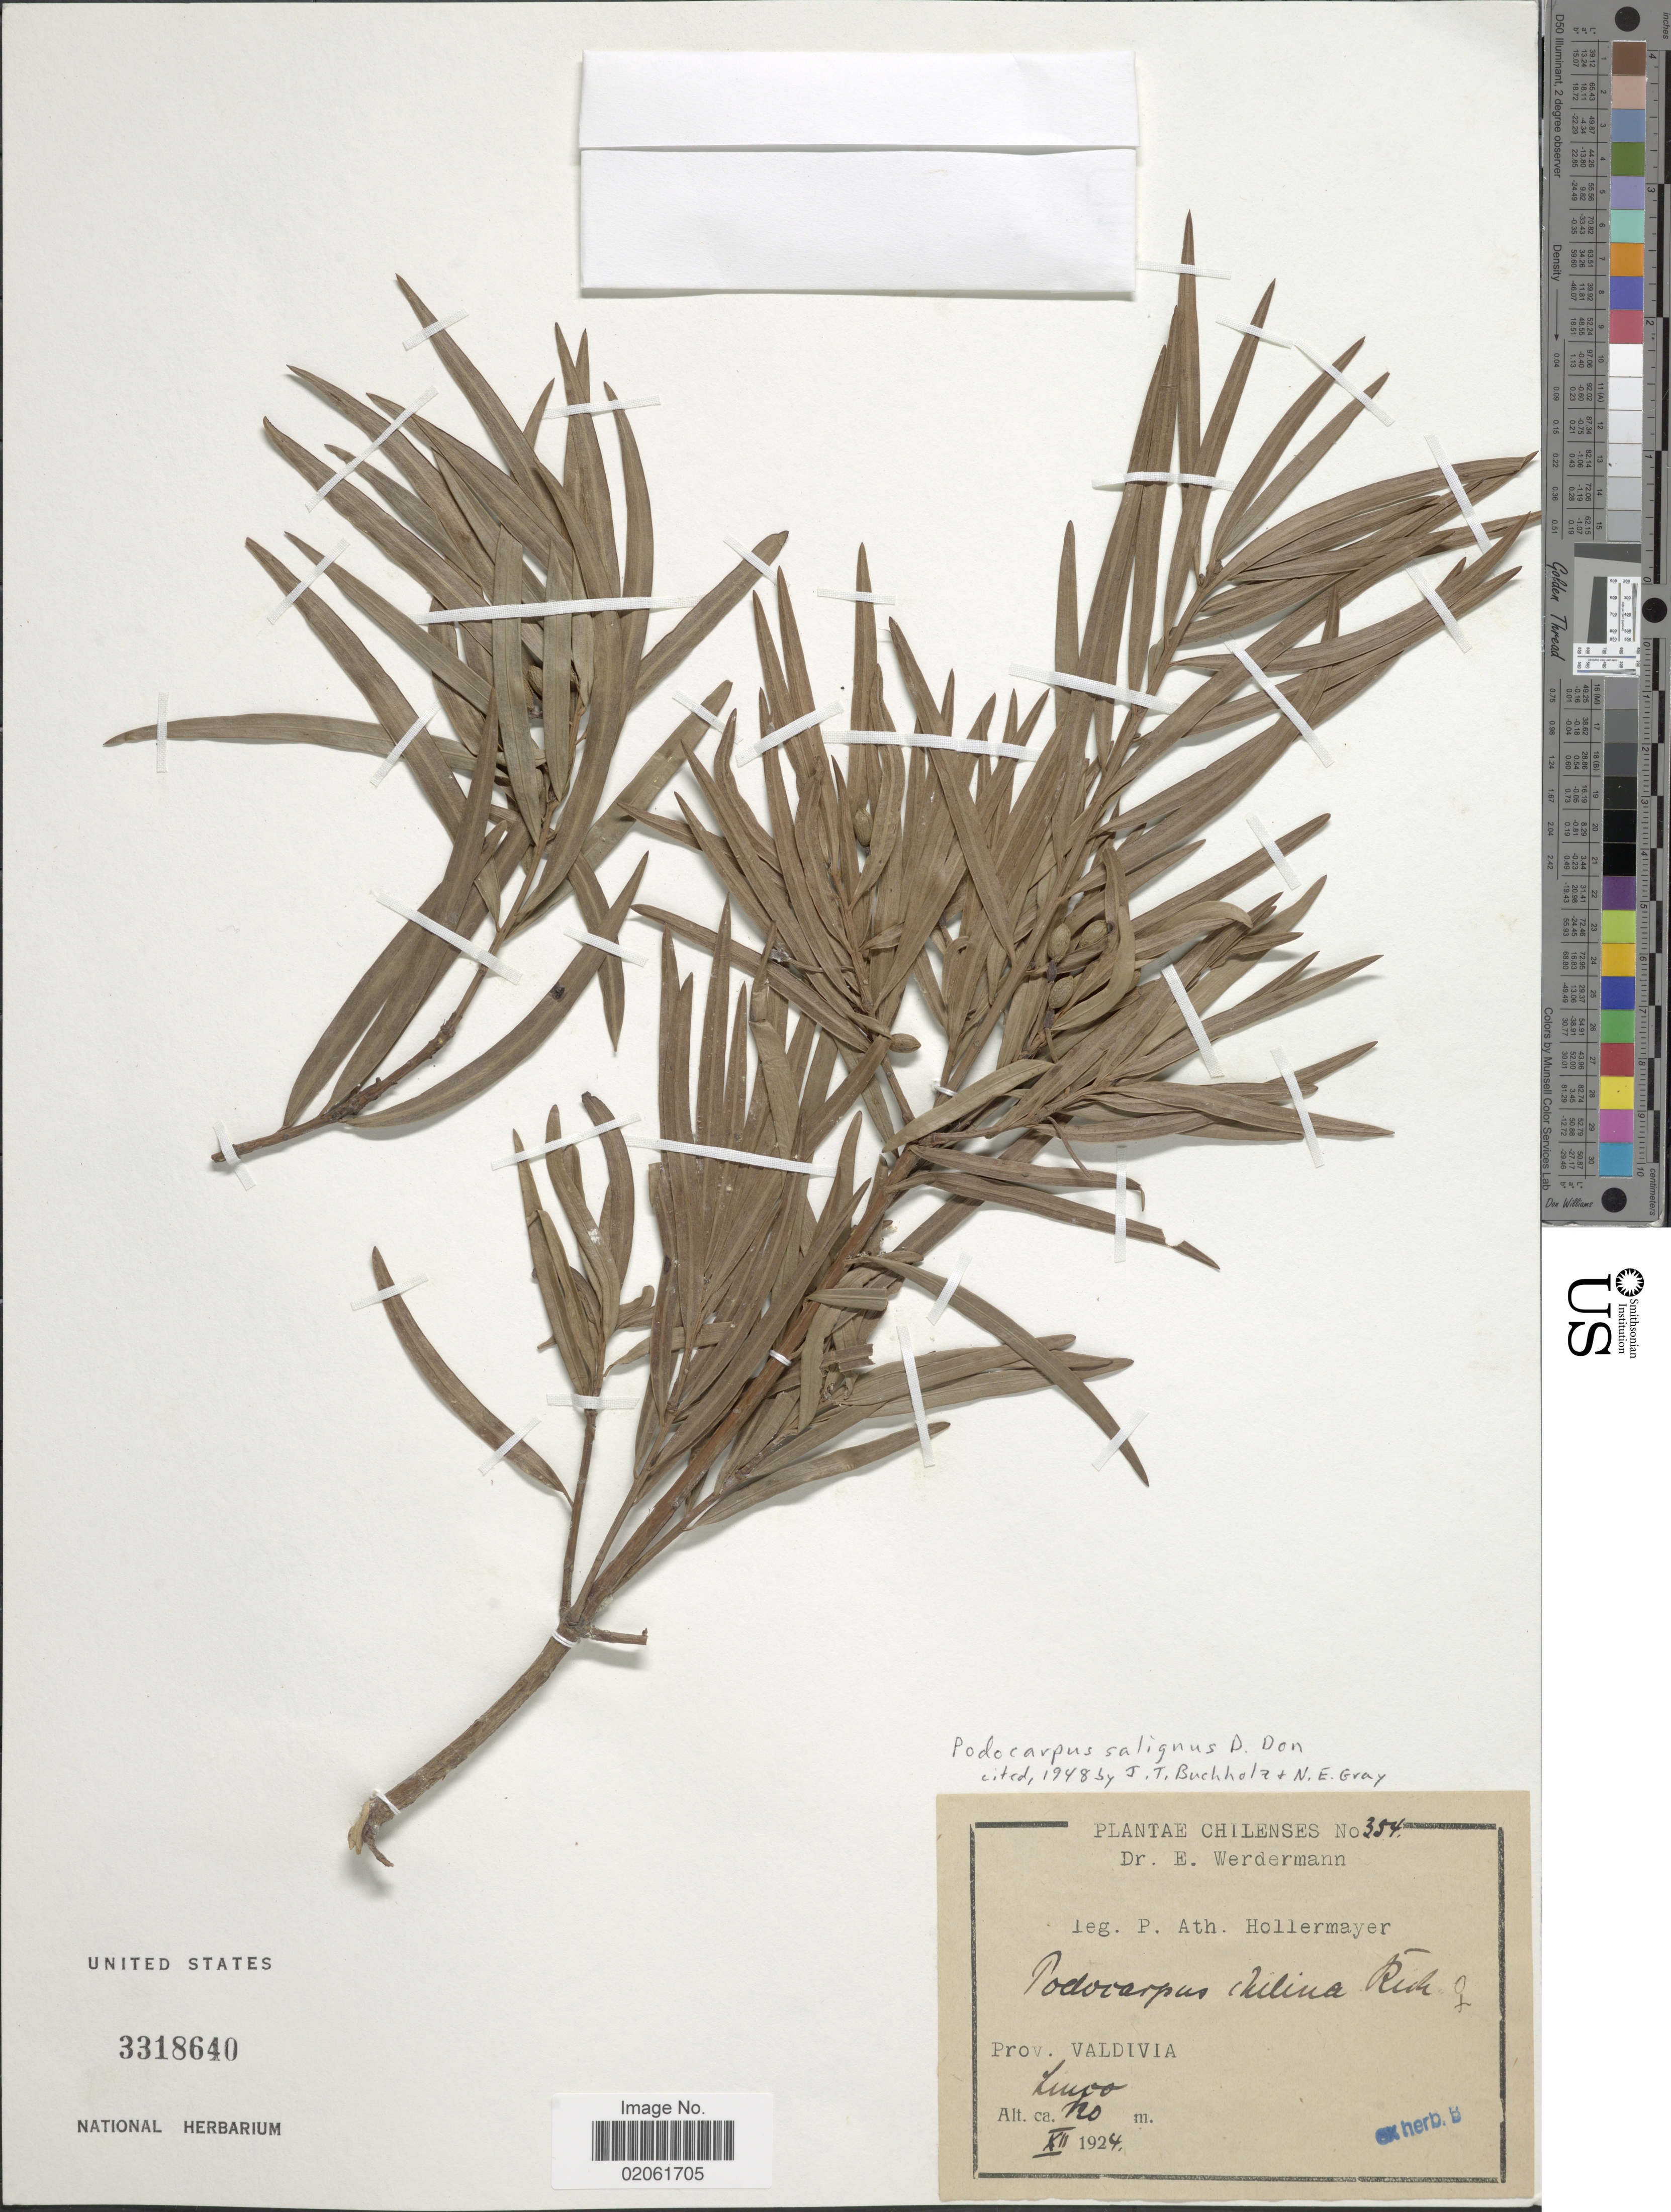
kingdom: Plantae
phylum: Tracheophyta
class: Pinopsida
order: Pinales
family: Podocarpaceae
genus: Podocarpus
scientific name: Podocarpus salignus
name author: D. Don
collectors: P. Hollermayer & E. Werdermann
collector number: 354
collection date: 1924-12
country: Chile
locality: Prov. Valdivia: Liuov [interpreted]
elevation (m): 120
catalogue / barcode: US 3318640